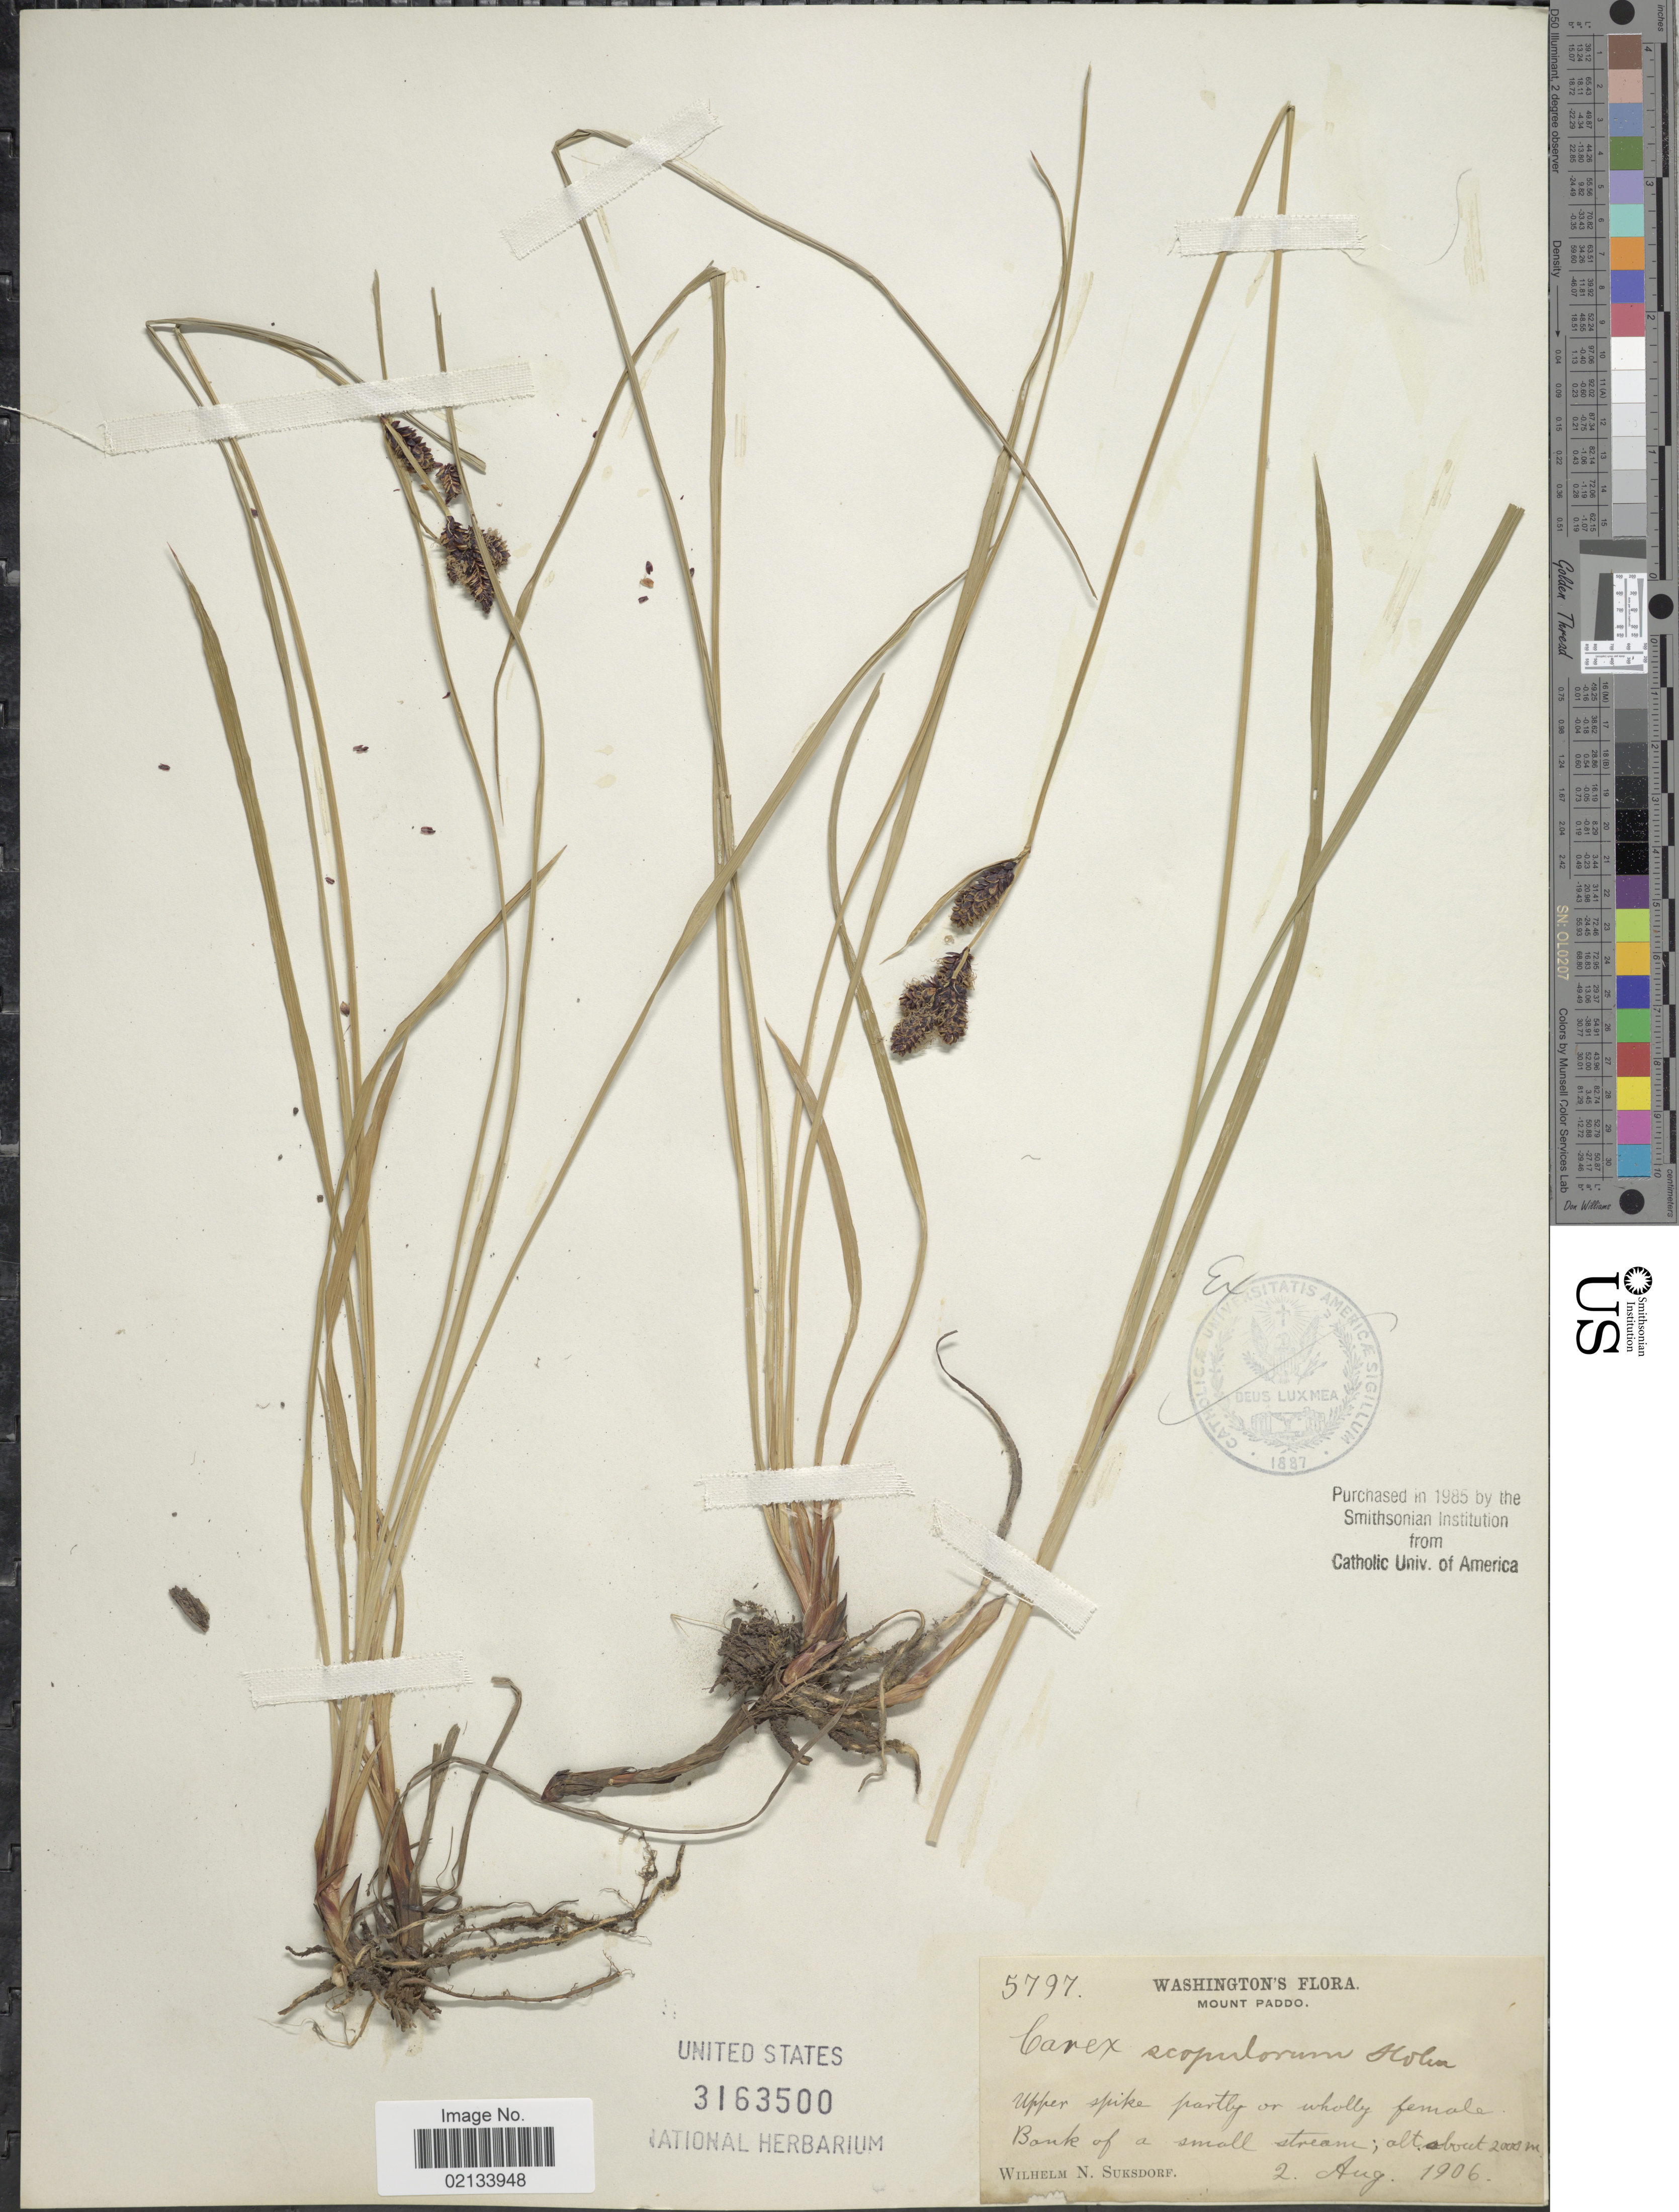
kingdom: Plantae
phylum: Tracheophyta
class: Liliopsida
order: Poales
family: Cyperaceae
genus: Carex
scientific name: Carex scopulorum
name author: Holm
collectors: W. N. Suksdorf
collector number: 797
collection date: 1906-08-02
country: United States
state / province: Washington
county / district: Skamania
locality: Mount Paddo, upper spike partly or wholly female, Bank of a small stream.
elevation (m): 2000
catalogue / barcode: US 3163500